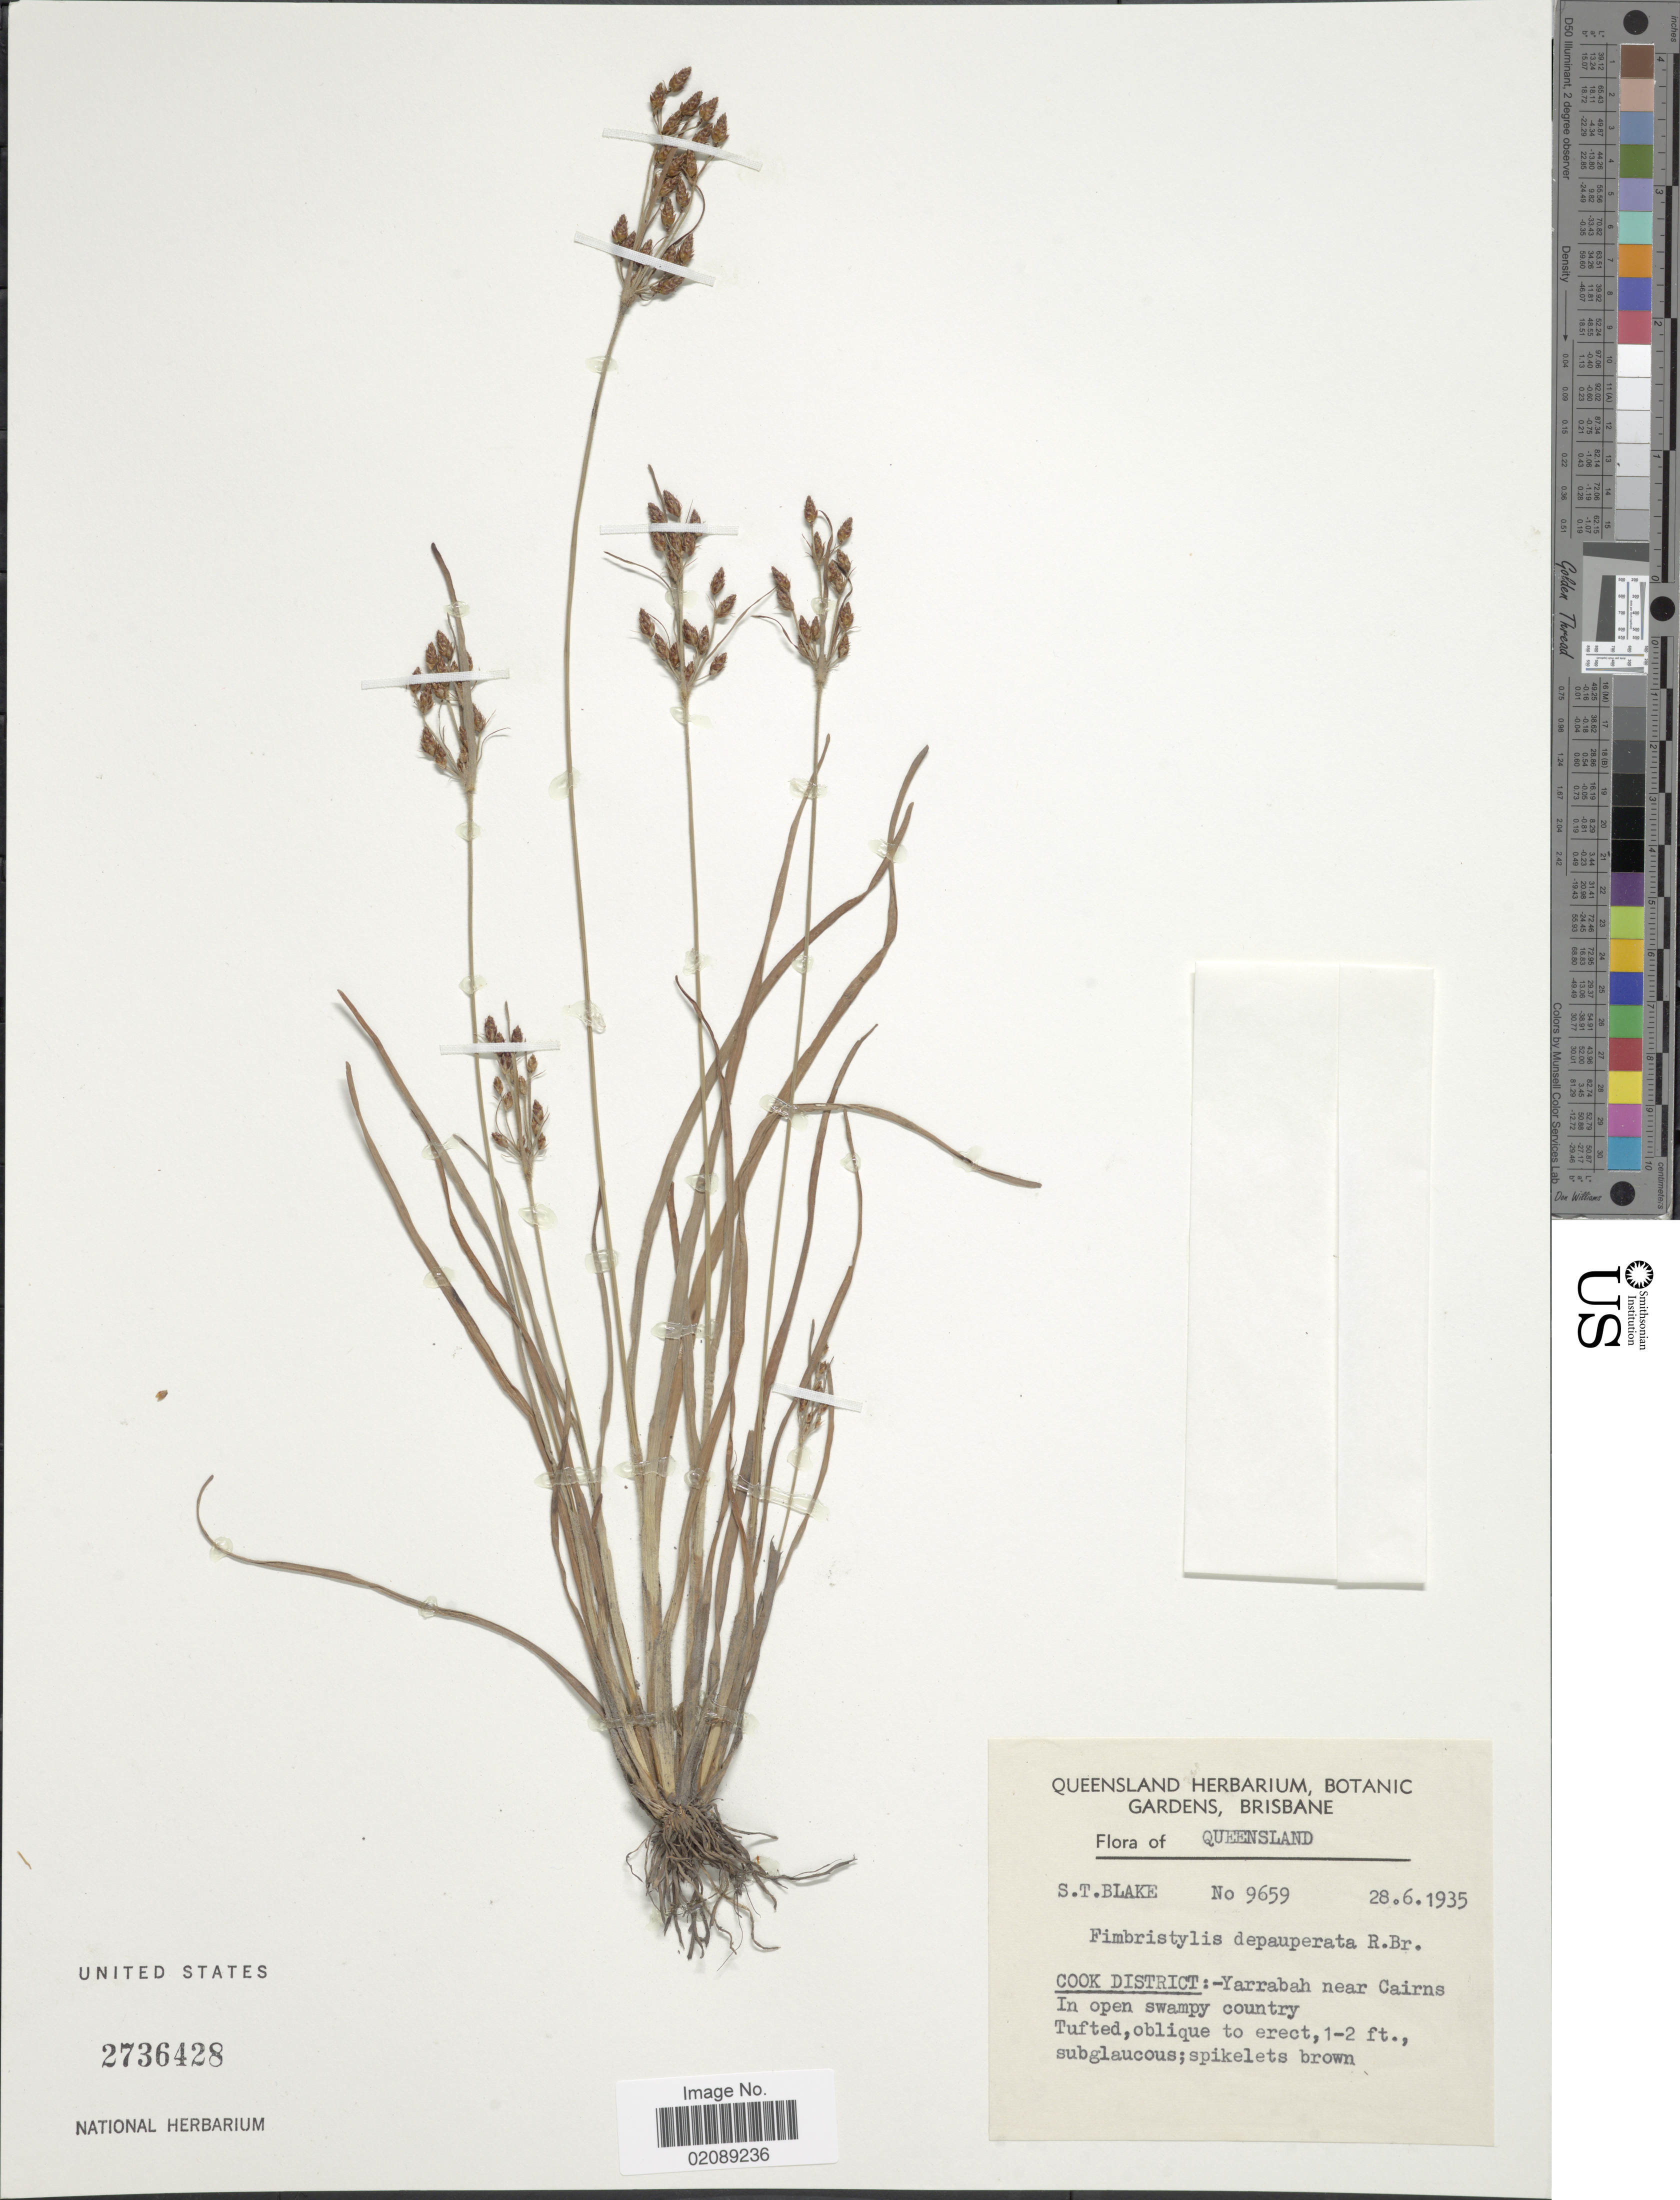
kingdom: Plantae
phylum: Tracheophyta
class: Liliopsida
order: Poales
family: Cyperaceae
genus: Fimbristylis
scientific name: Fimbristylis depauperata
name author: R. Br.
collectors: S. T. Blake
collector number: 9659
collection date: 1935-06-28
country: Australia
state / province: Queensland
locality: Cook District: -Yarrabah near Cairns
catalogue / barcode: US 2736428